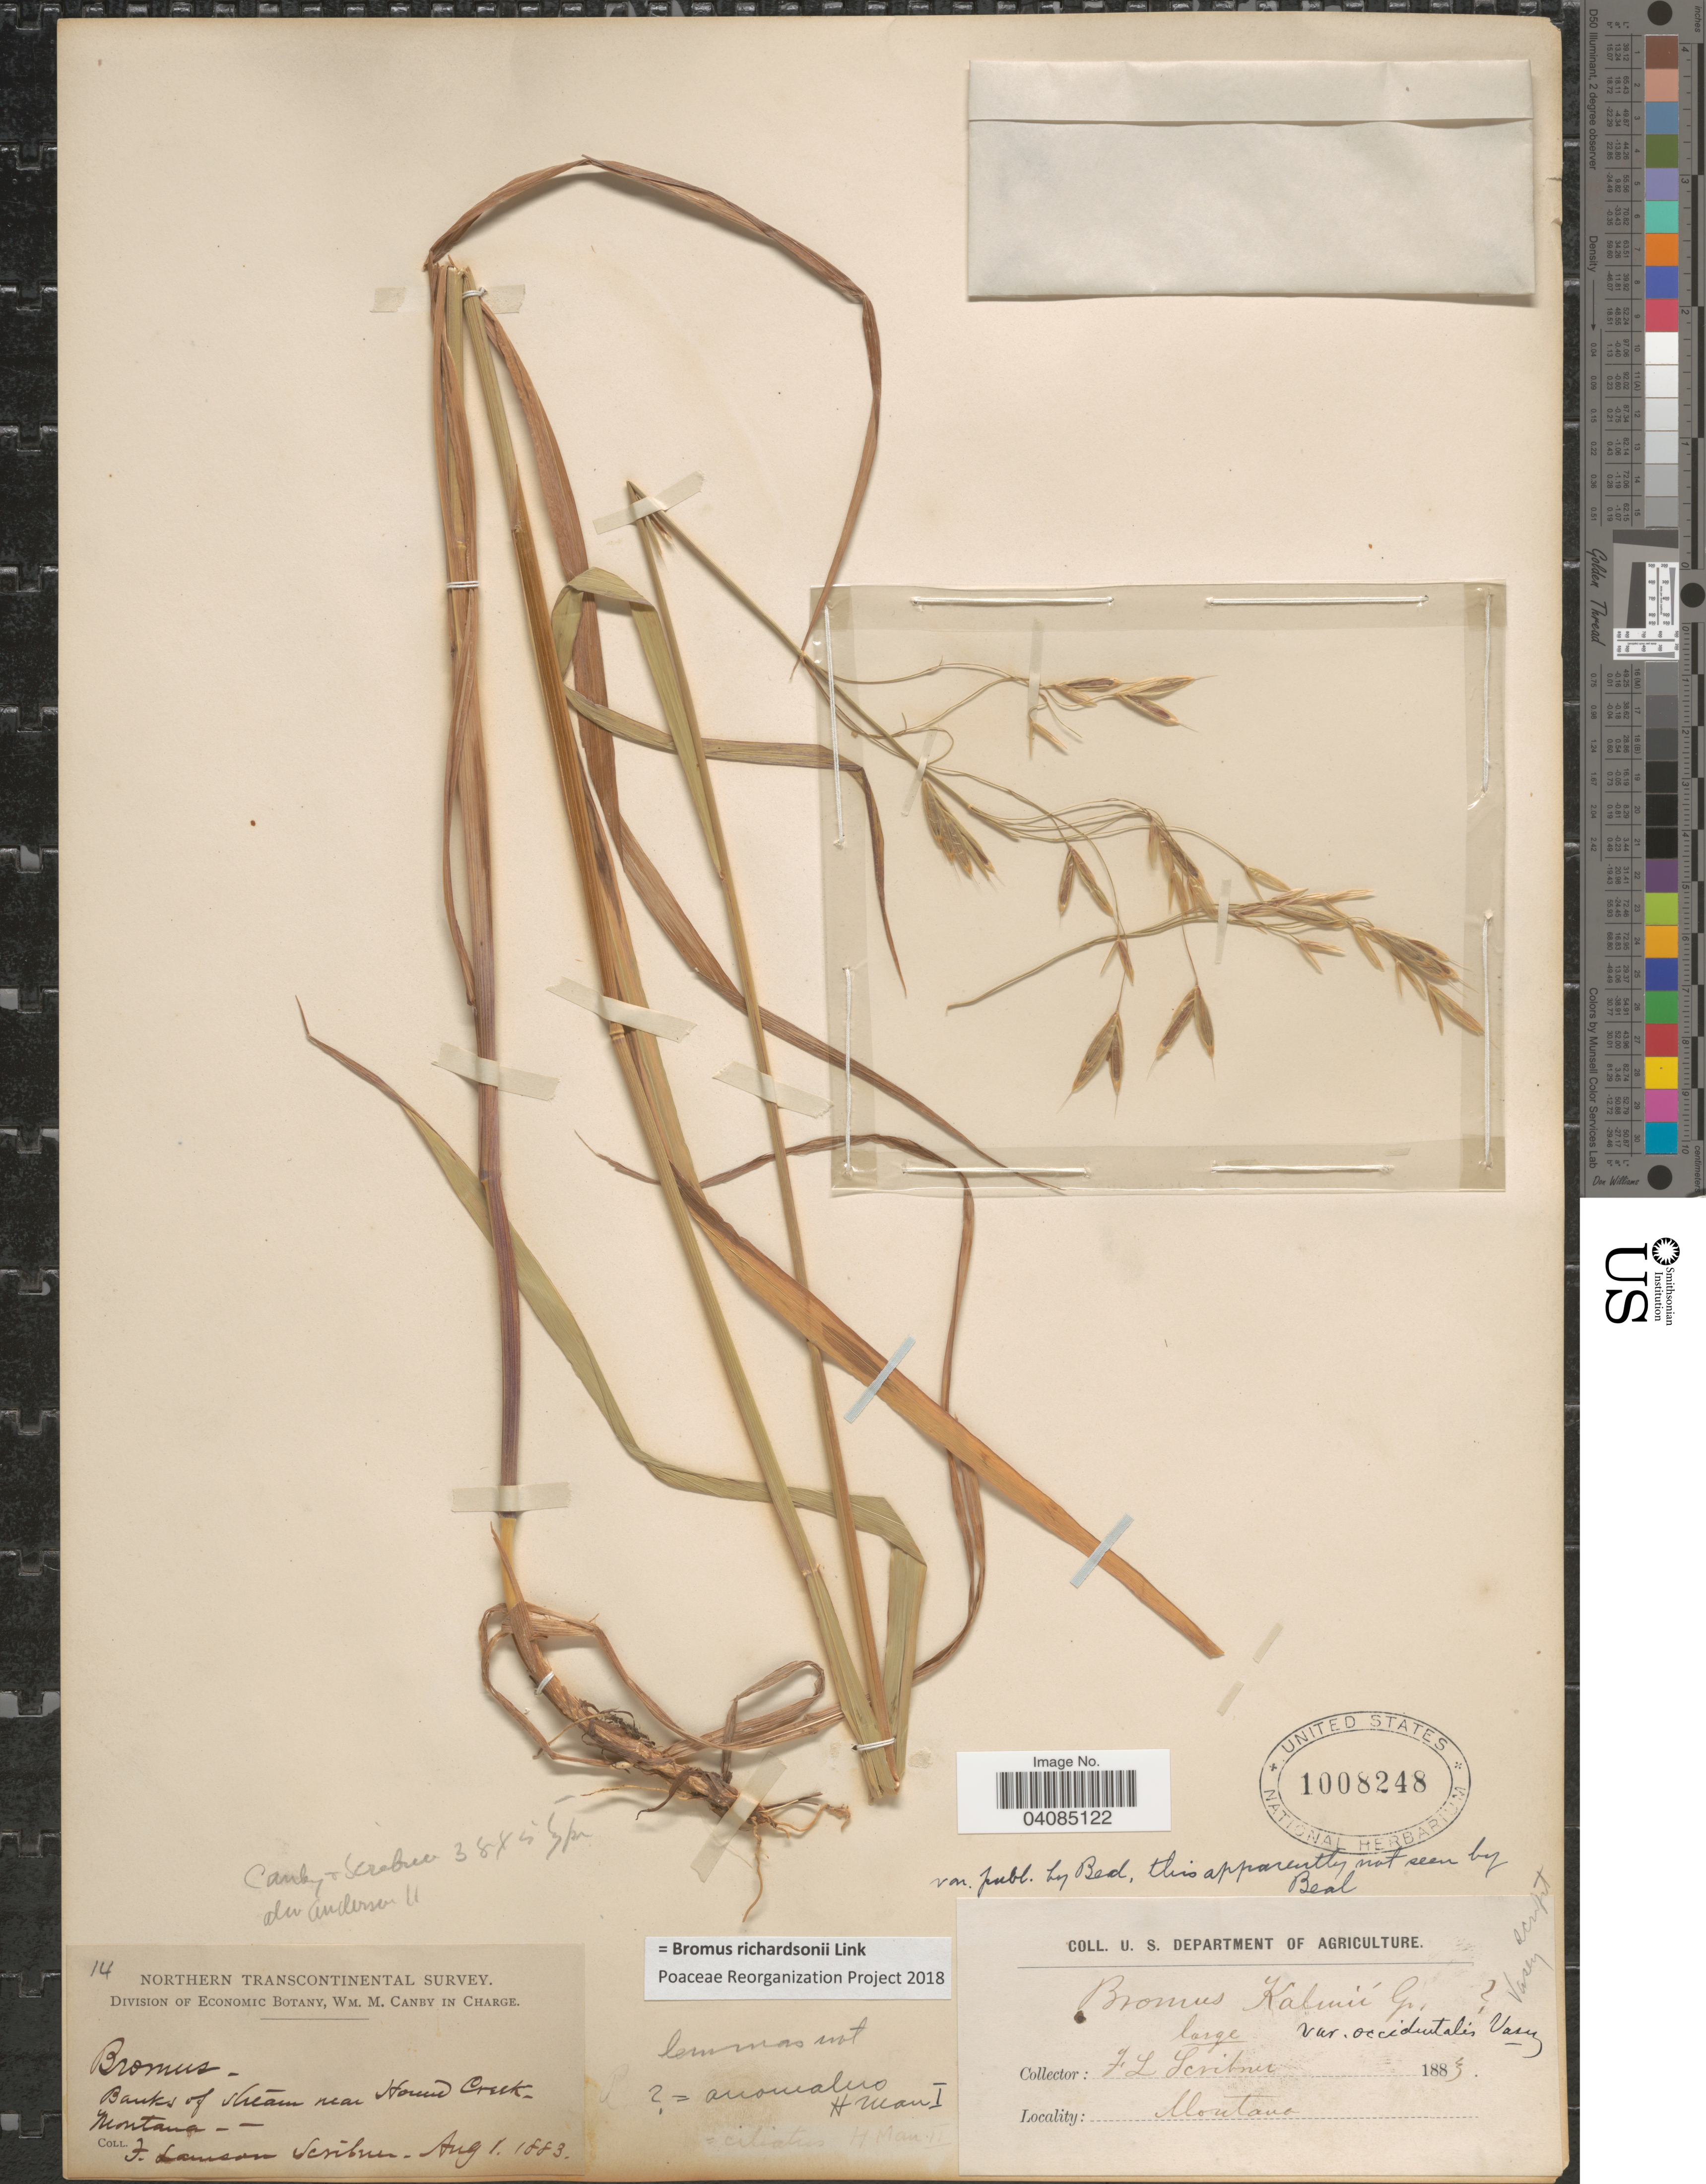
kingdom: Plantae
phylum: Tracheophyta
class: Liliopsida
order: Poales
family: Poaceae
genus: Bromus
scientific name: Bromus richardsonii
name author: Link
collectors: F. Lamson-Scribner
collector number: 14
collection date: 1883-08-01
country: United States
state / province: Montana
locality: Banks of stream near Hound Creek. Northern Transcontinental Survey.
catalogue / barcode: US 1008248